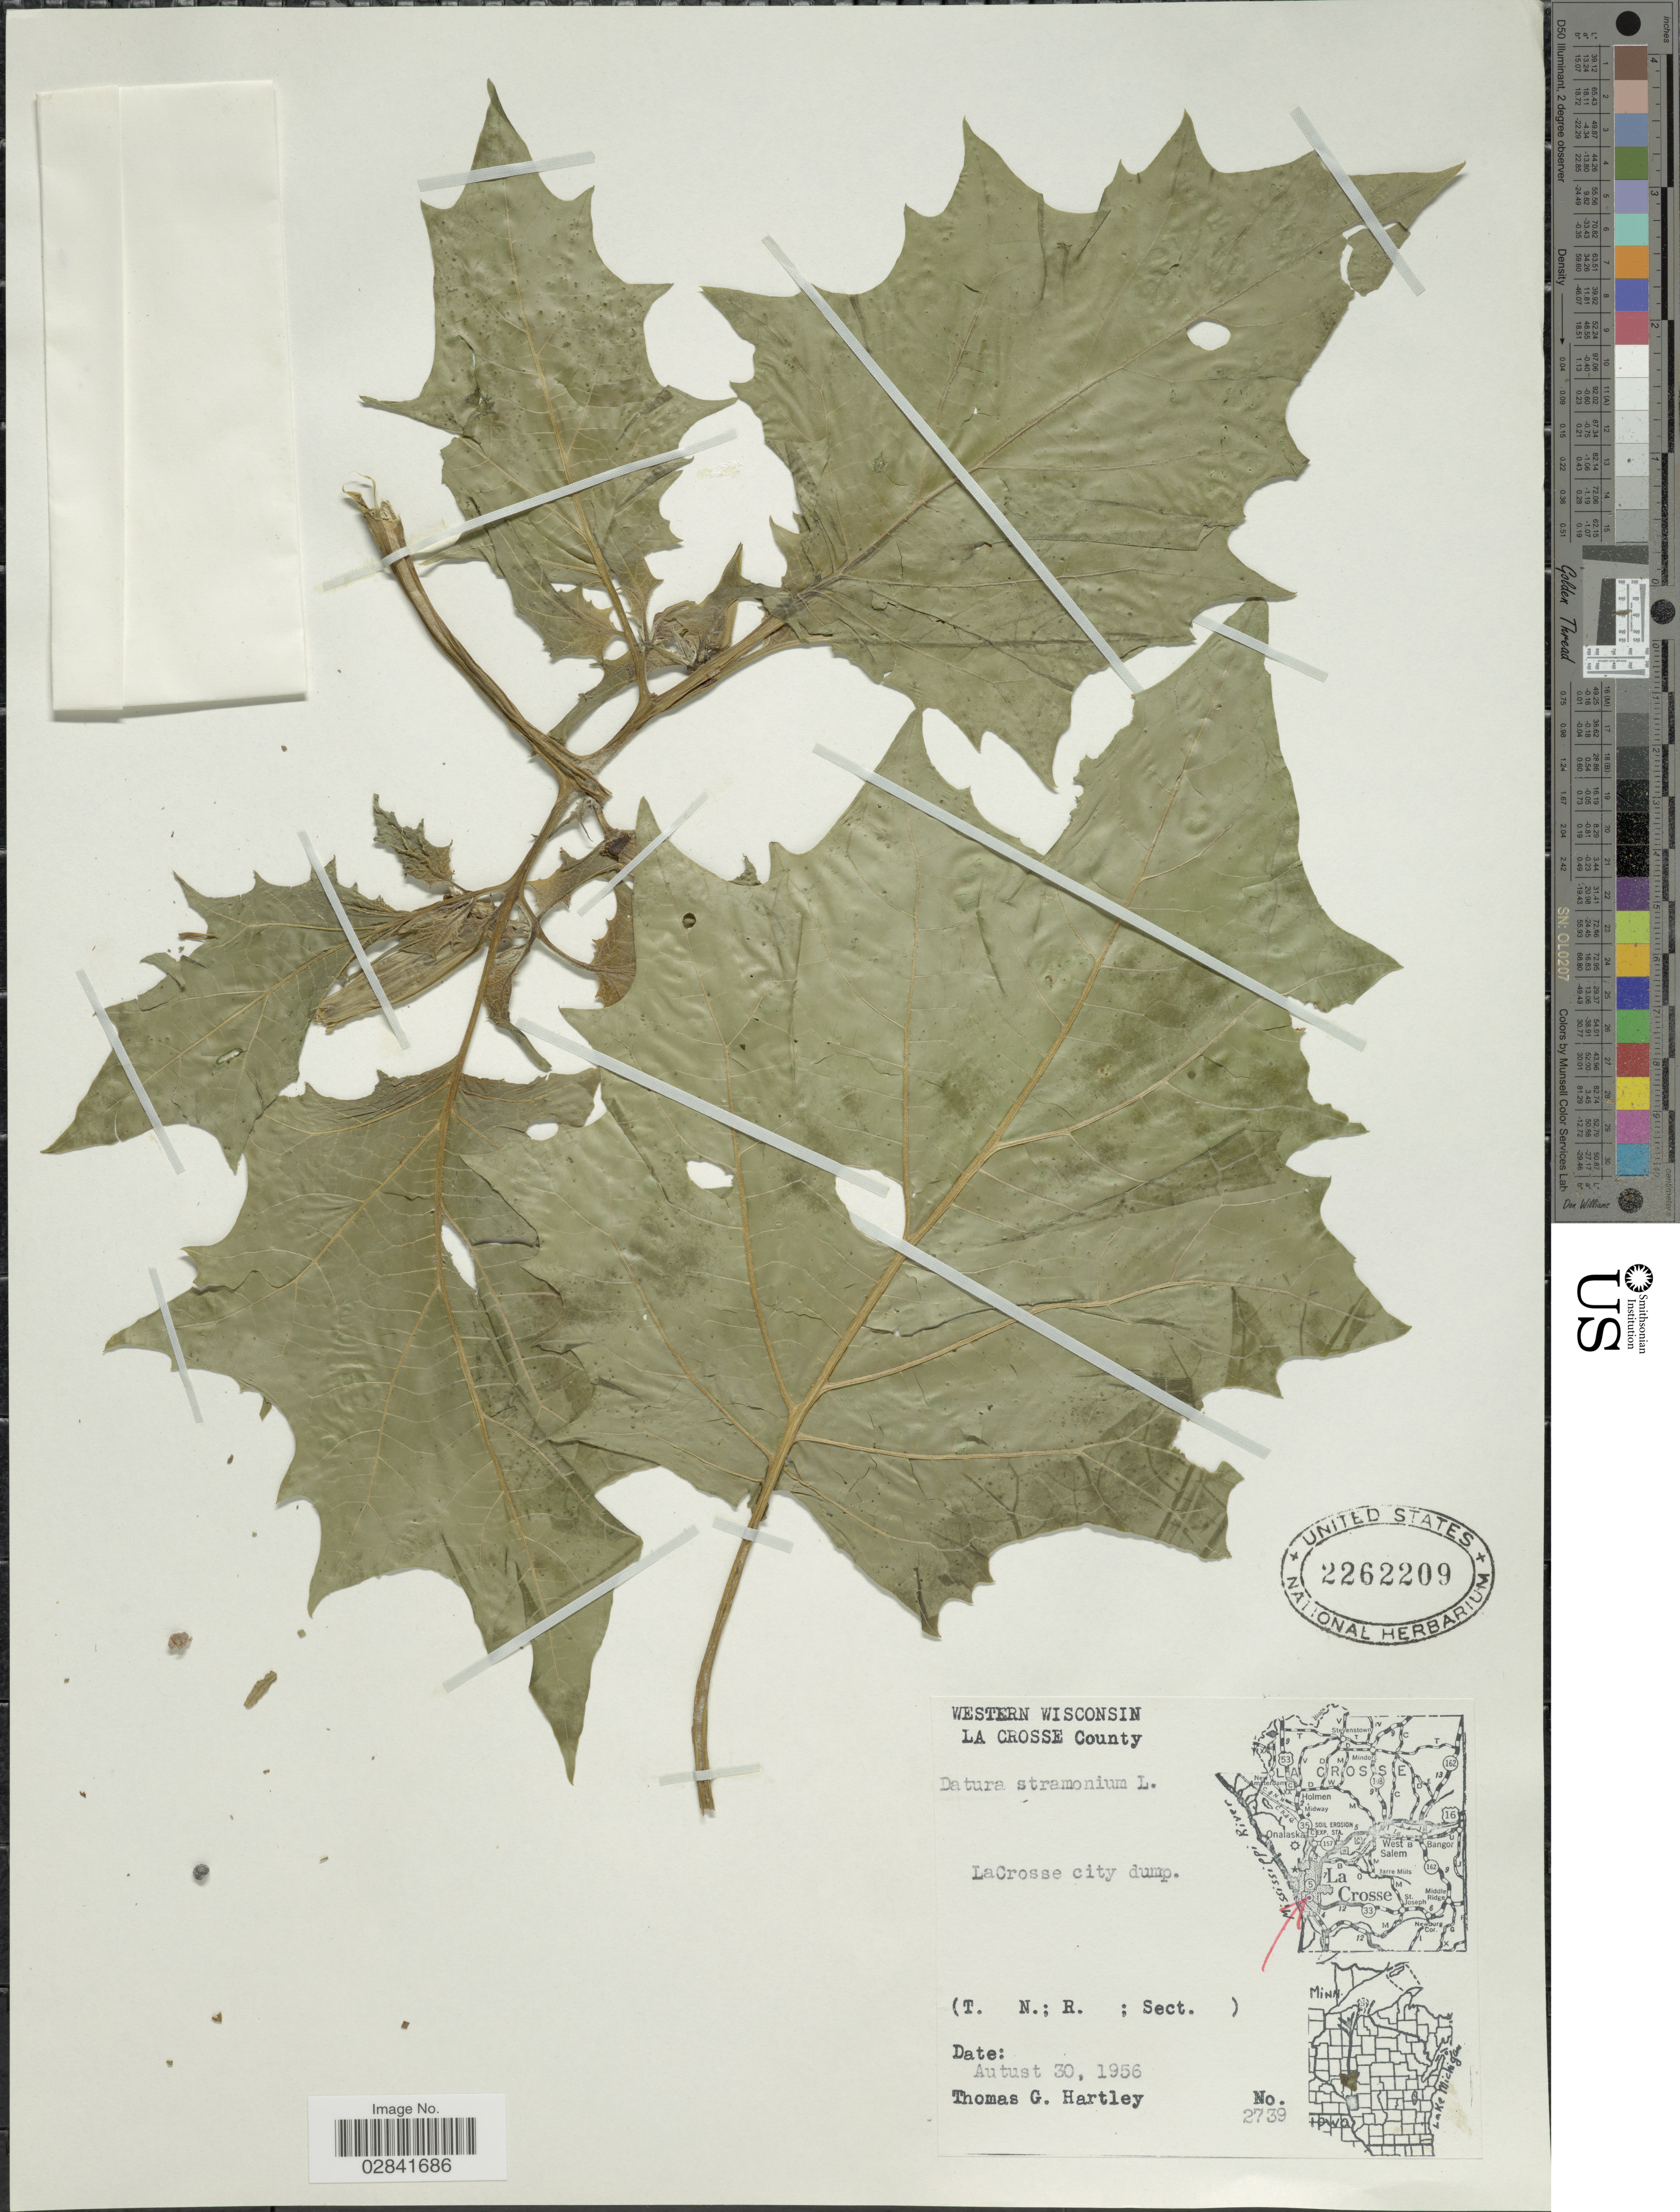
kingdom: Plantae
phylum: Tracheophyta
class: Magnoliopsida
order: Solanales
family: Solanaceae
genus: Datura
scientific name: Datura stramonium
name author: L.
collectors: T. G. Hartley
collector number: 2739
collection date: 1956-08-30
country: United States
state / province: Wisconsin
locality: Western Wisconsin. La Crosse County. LaCrosse city dump.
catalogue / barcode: US 2262209